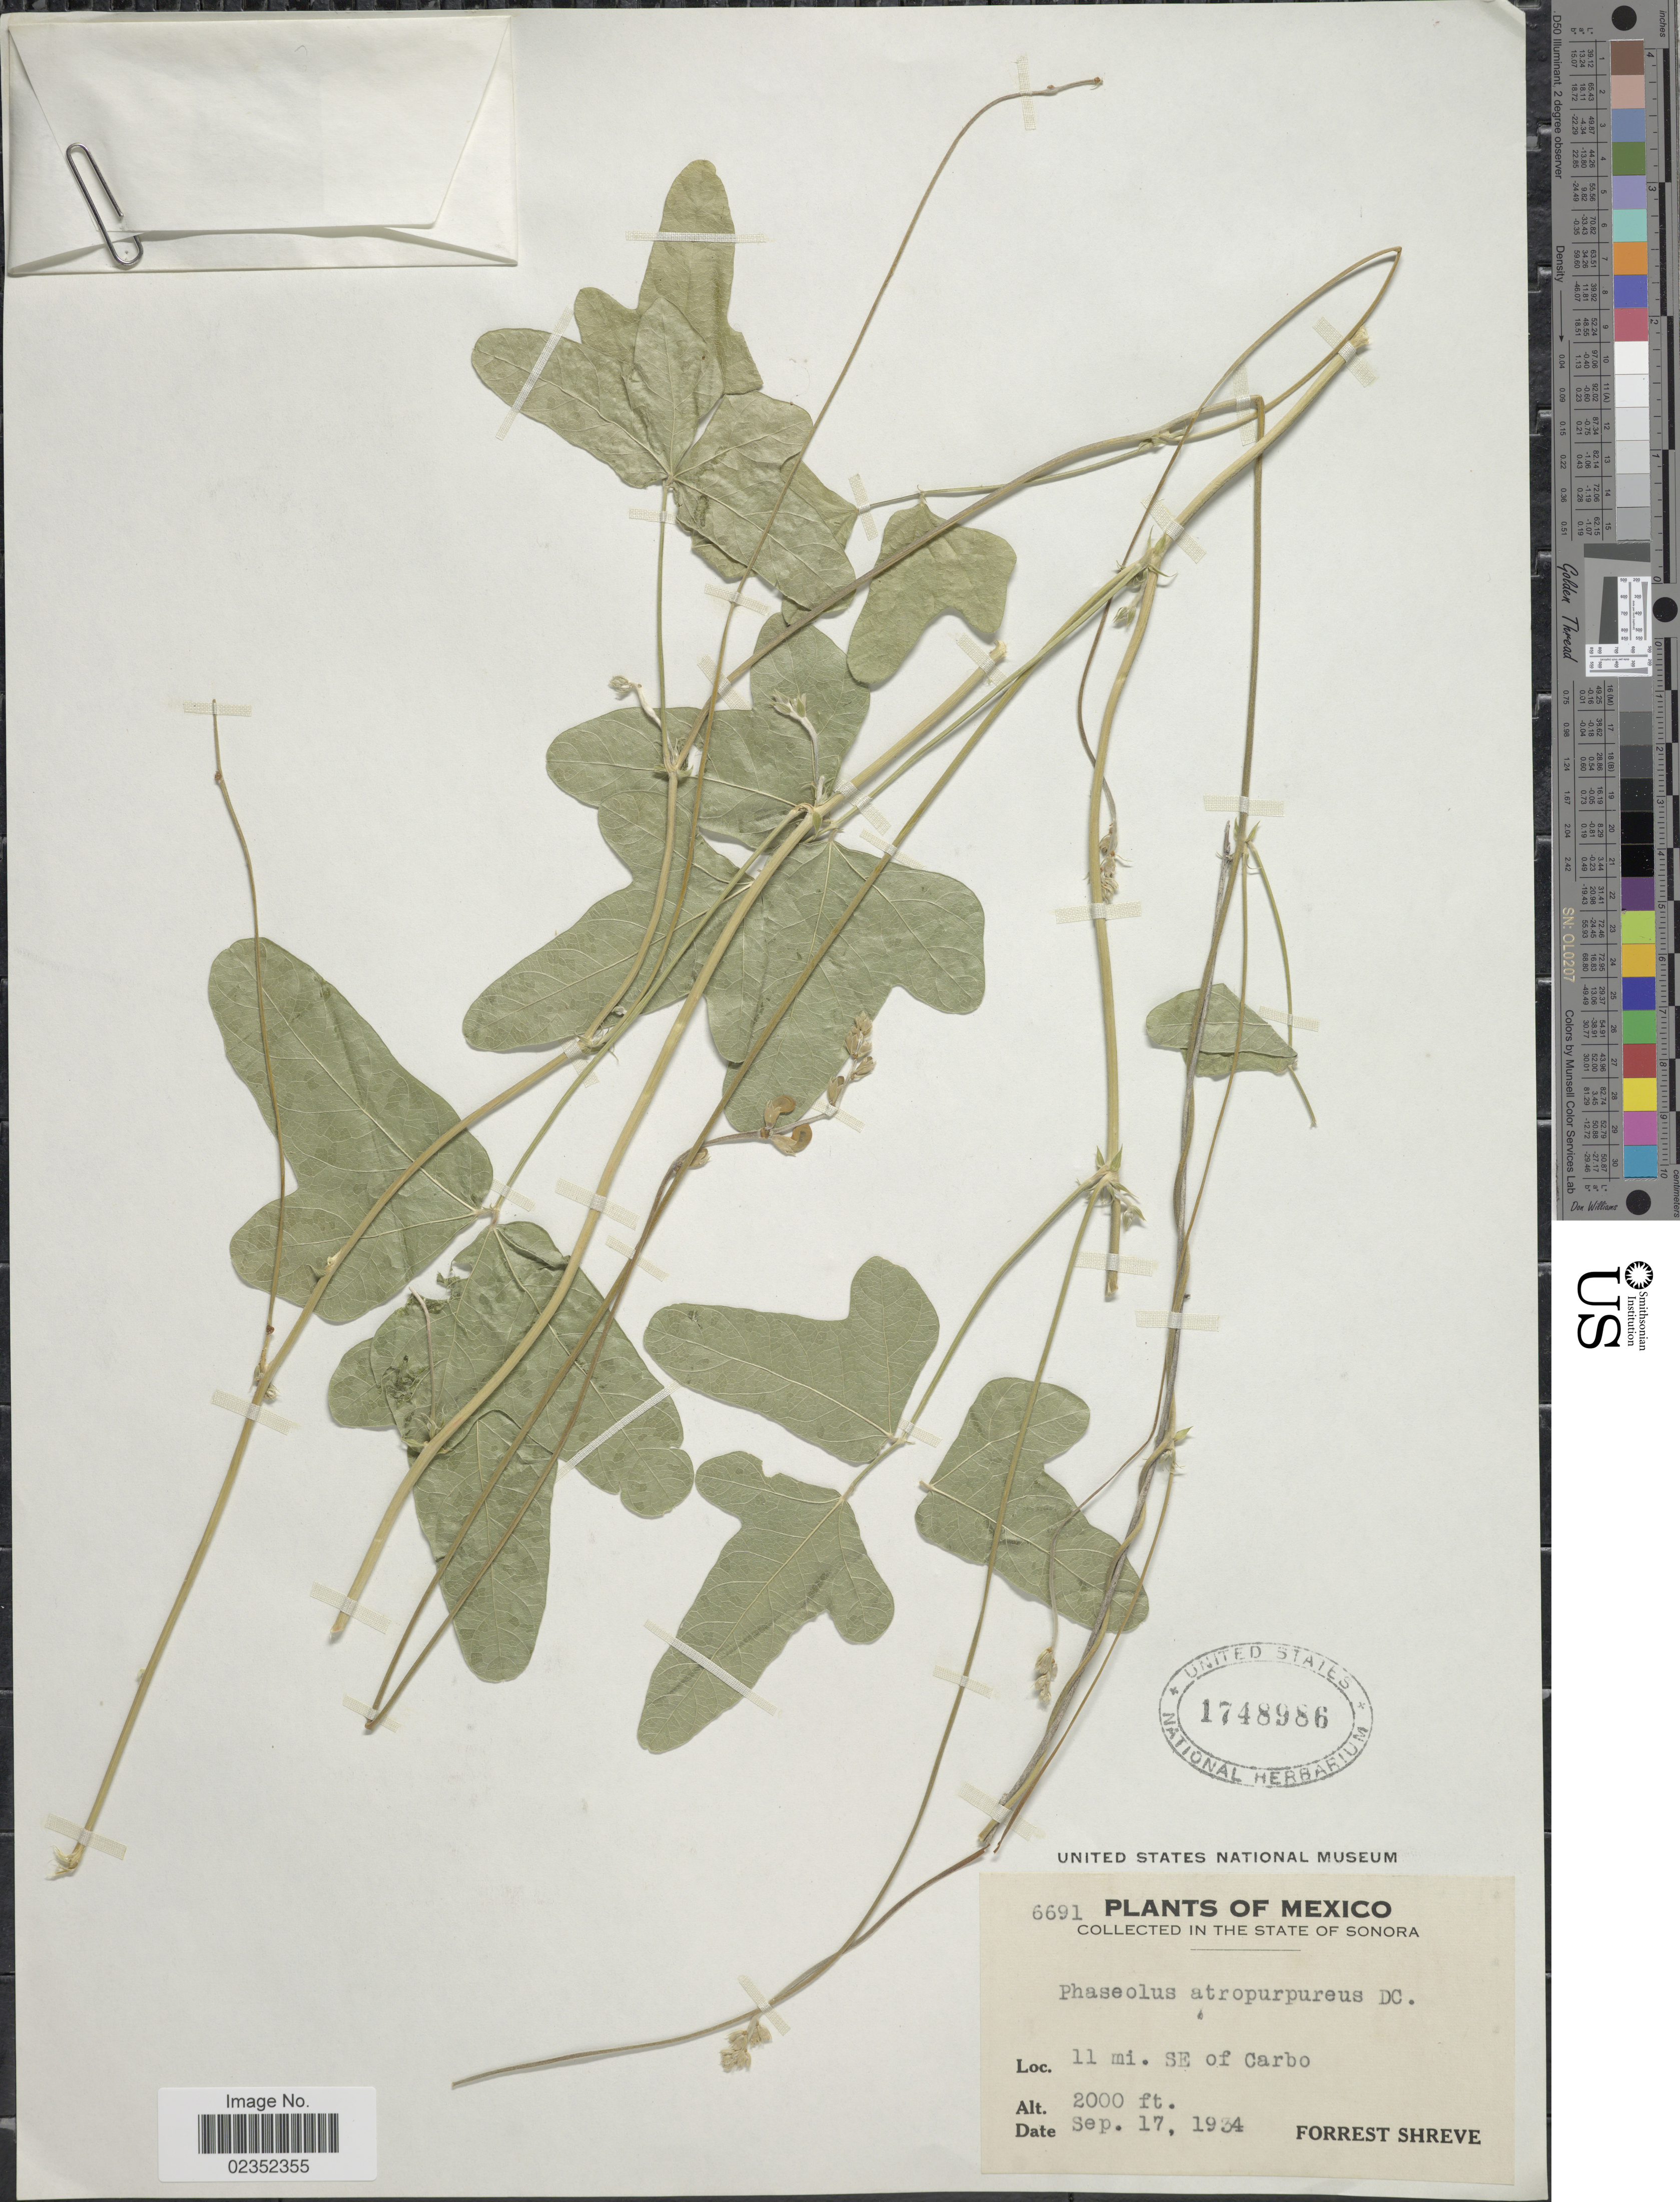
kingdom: Plantae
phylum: Tracheophyta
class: Magnoliopsida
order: Fabales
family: Fabaceae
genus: Macroptilium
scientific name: Macroptilium atropurpureum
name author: (DC.) Urb.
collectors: F. Shreve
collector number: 6691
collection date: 1934-09-17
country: Mexico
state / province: Sonora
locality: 11 mi. SE of Carbo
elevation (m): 610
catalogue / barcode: US 1748986